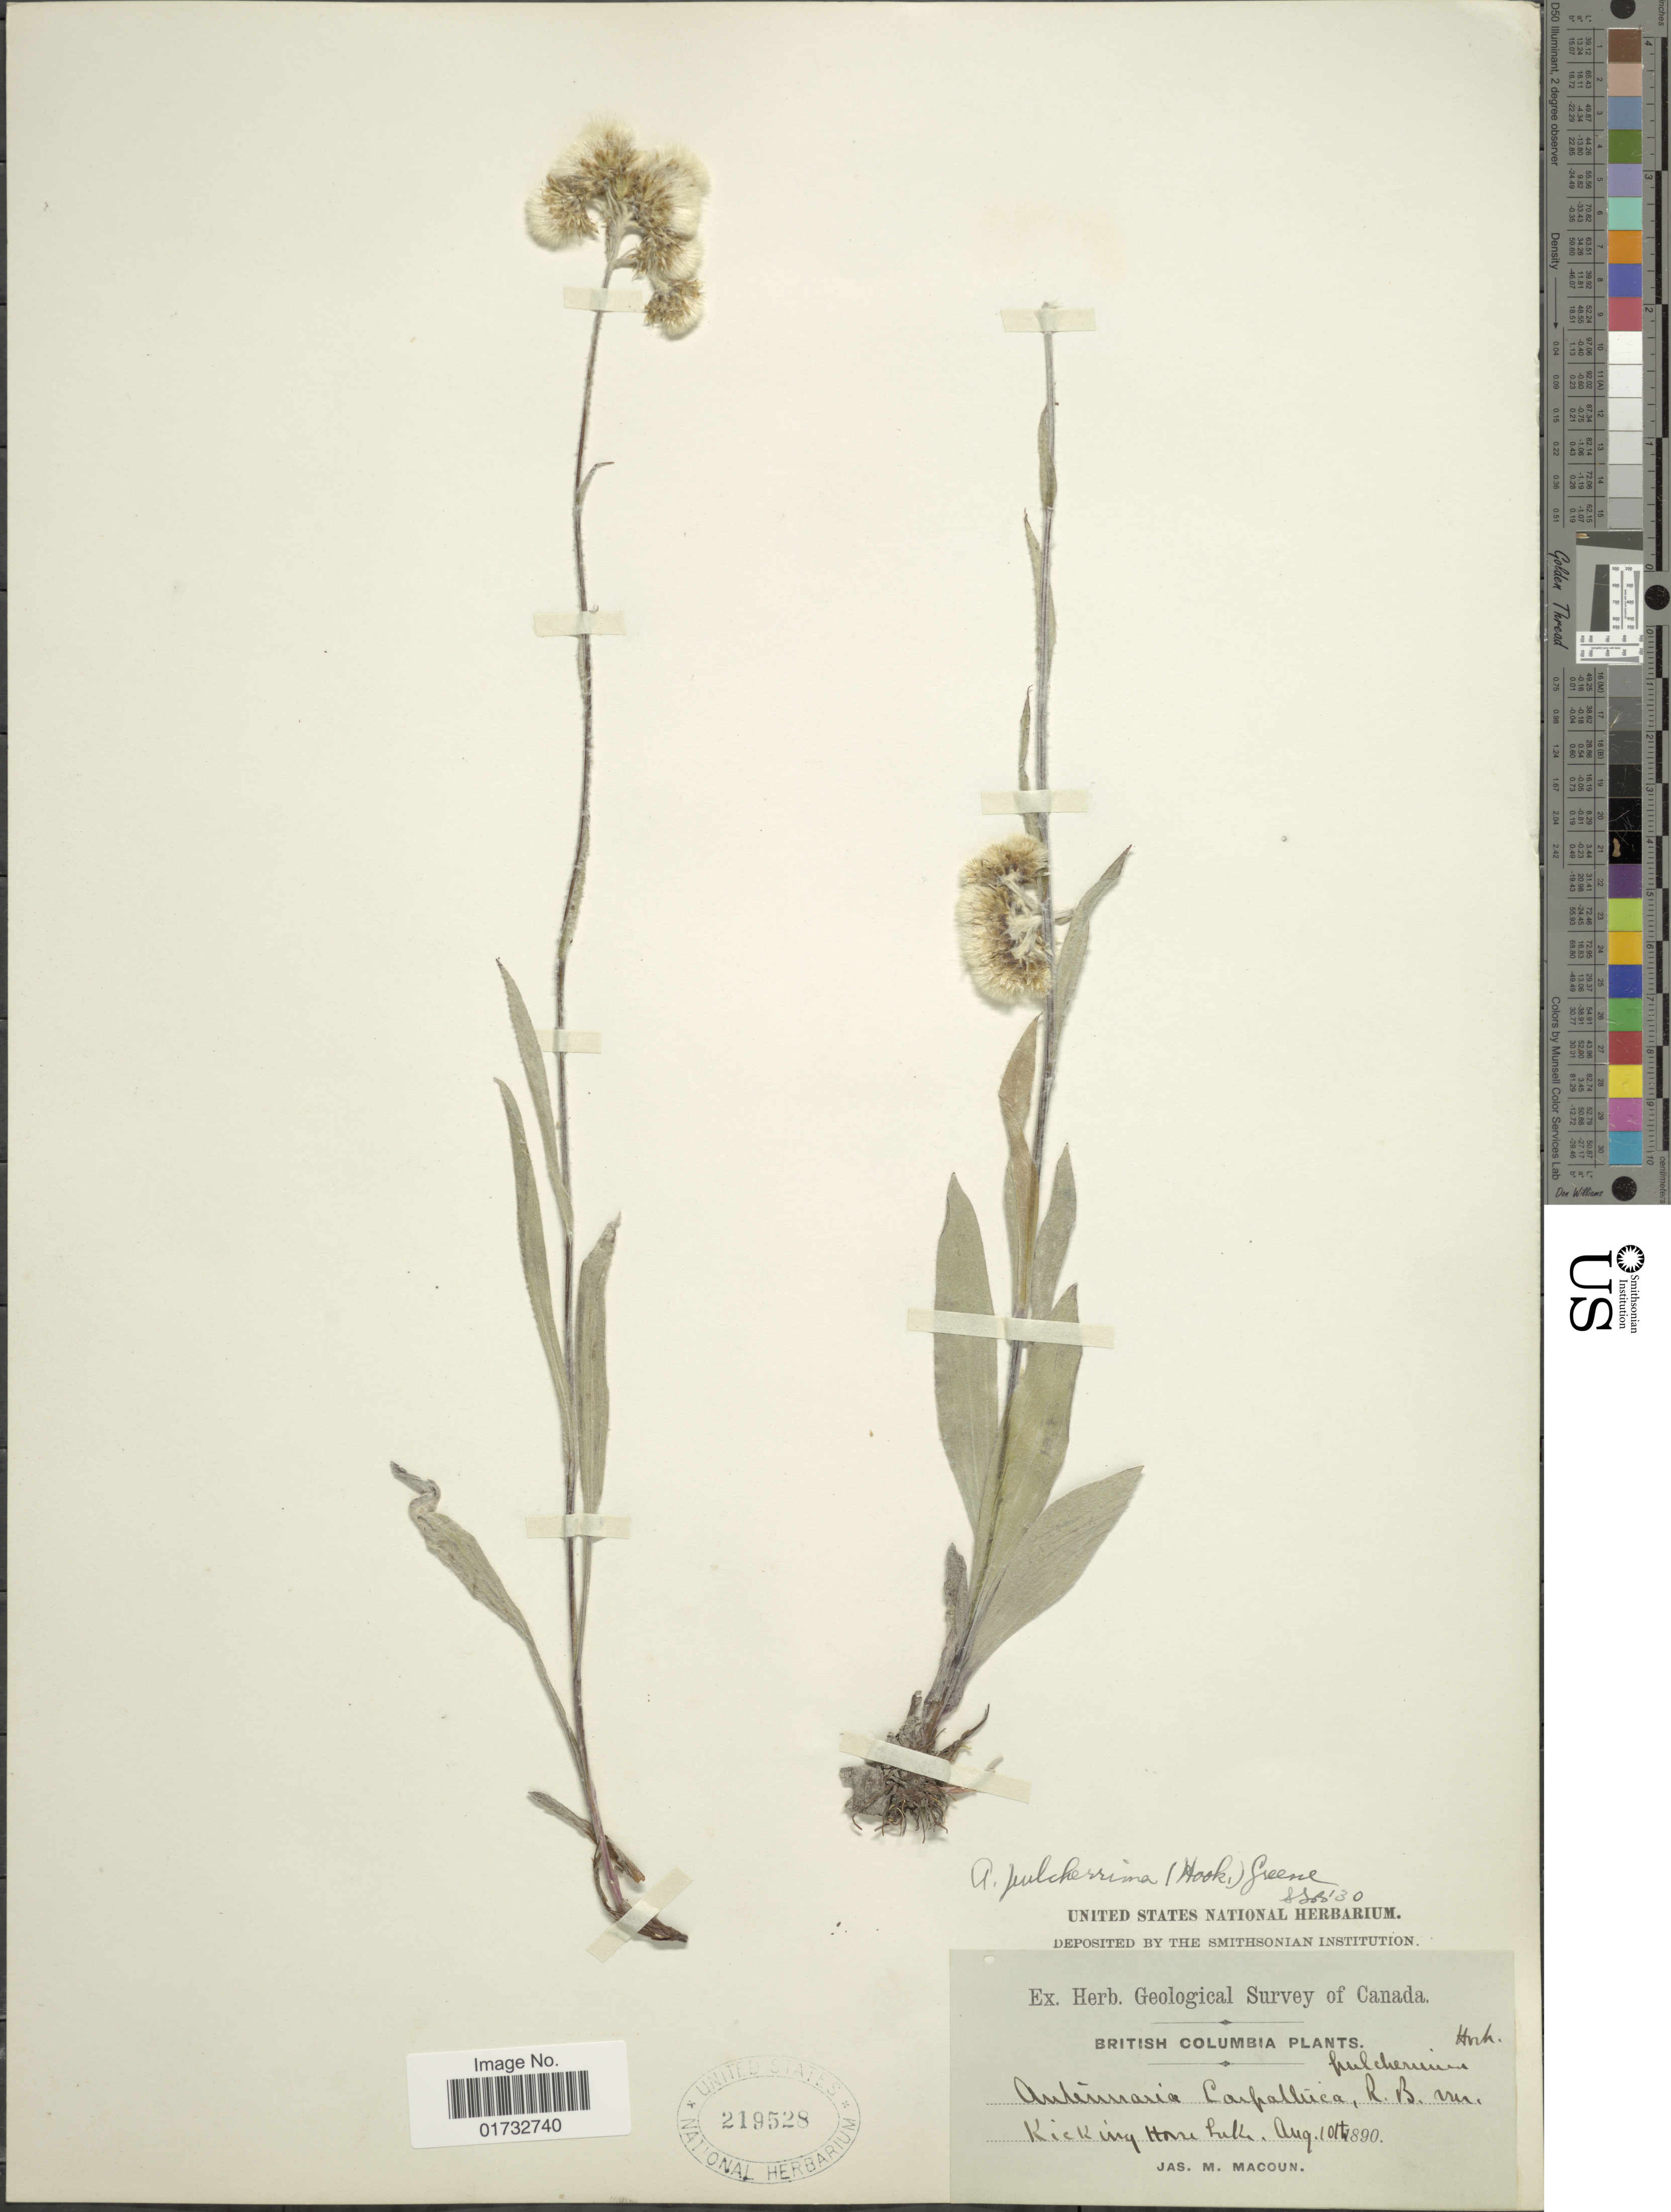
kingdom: Plantae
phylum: Tracheophyta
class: Magnoliopsida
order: Asterales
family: Asteraceae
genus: Antennaria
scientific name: Antennaria pulcherrima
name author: (Hook.) Greene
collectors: J. M. Macoun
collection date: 1890-08-10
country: Canada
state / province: British Columbia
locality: Kicking Horse Lake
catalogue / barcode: US 219528